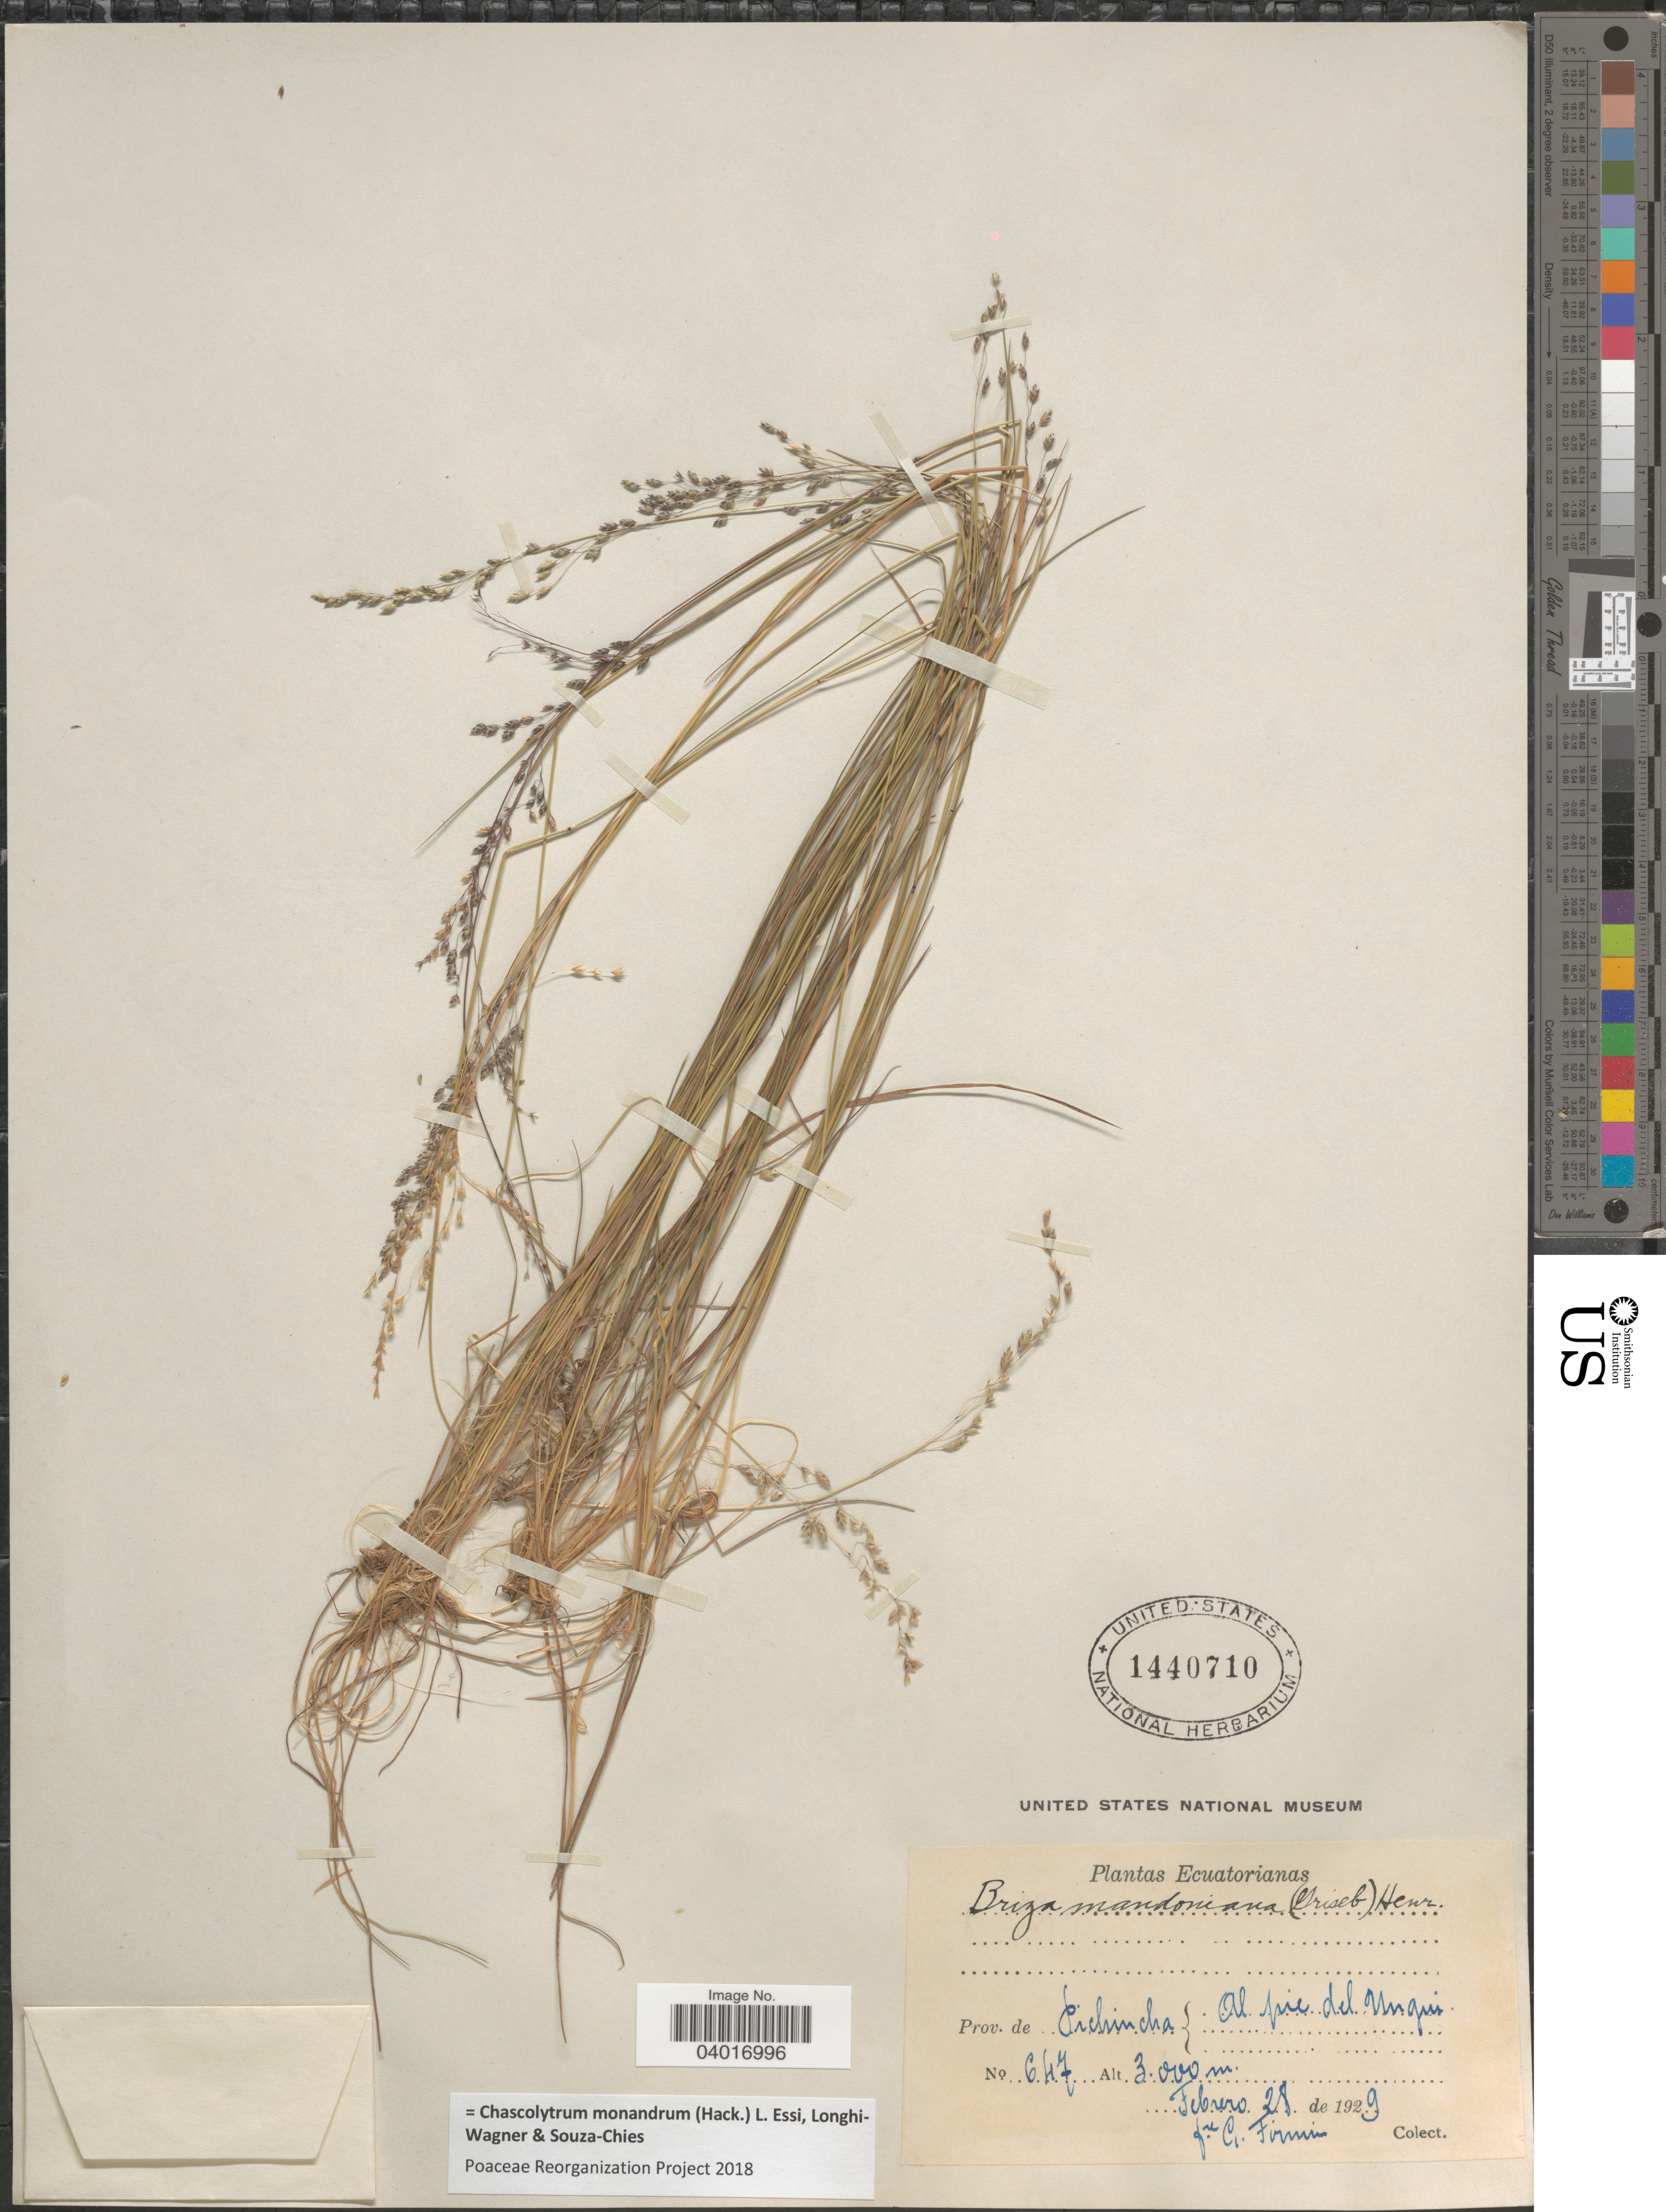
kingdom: Plantae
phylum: Tracheophyta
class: Liliopsida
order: Poales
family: Poaceae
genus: Chascolytrum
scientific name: Chascolytrum monandrum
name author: (Hack.) L. Essi et al.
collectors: F. Firmin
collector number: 647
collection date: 1929-02-28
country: Ecuador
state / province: Pichincha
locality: Al pie del Ungui.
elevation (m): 3000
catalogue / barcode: US 1440710